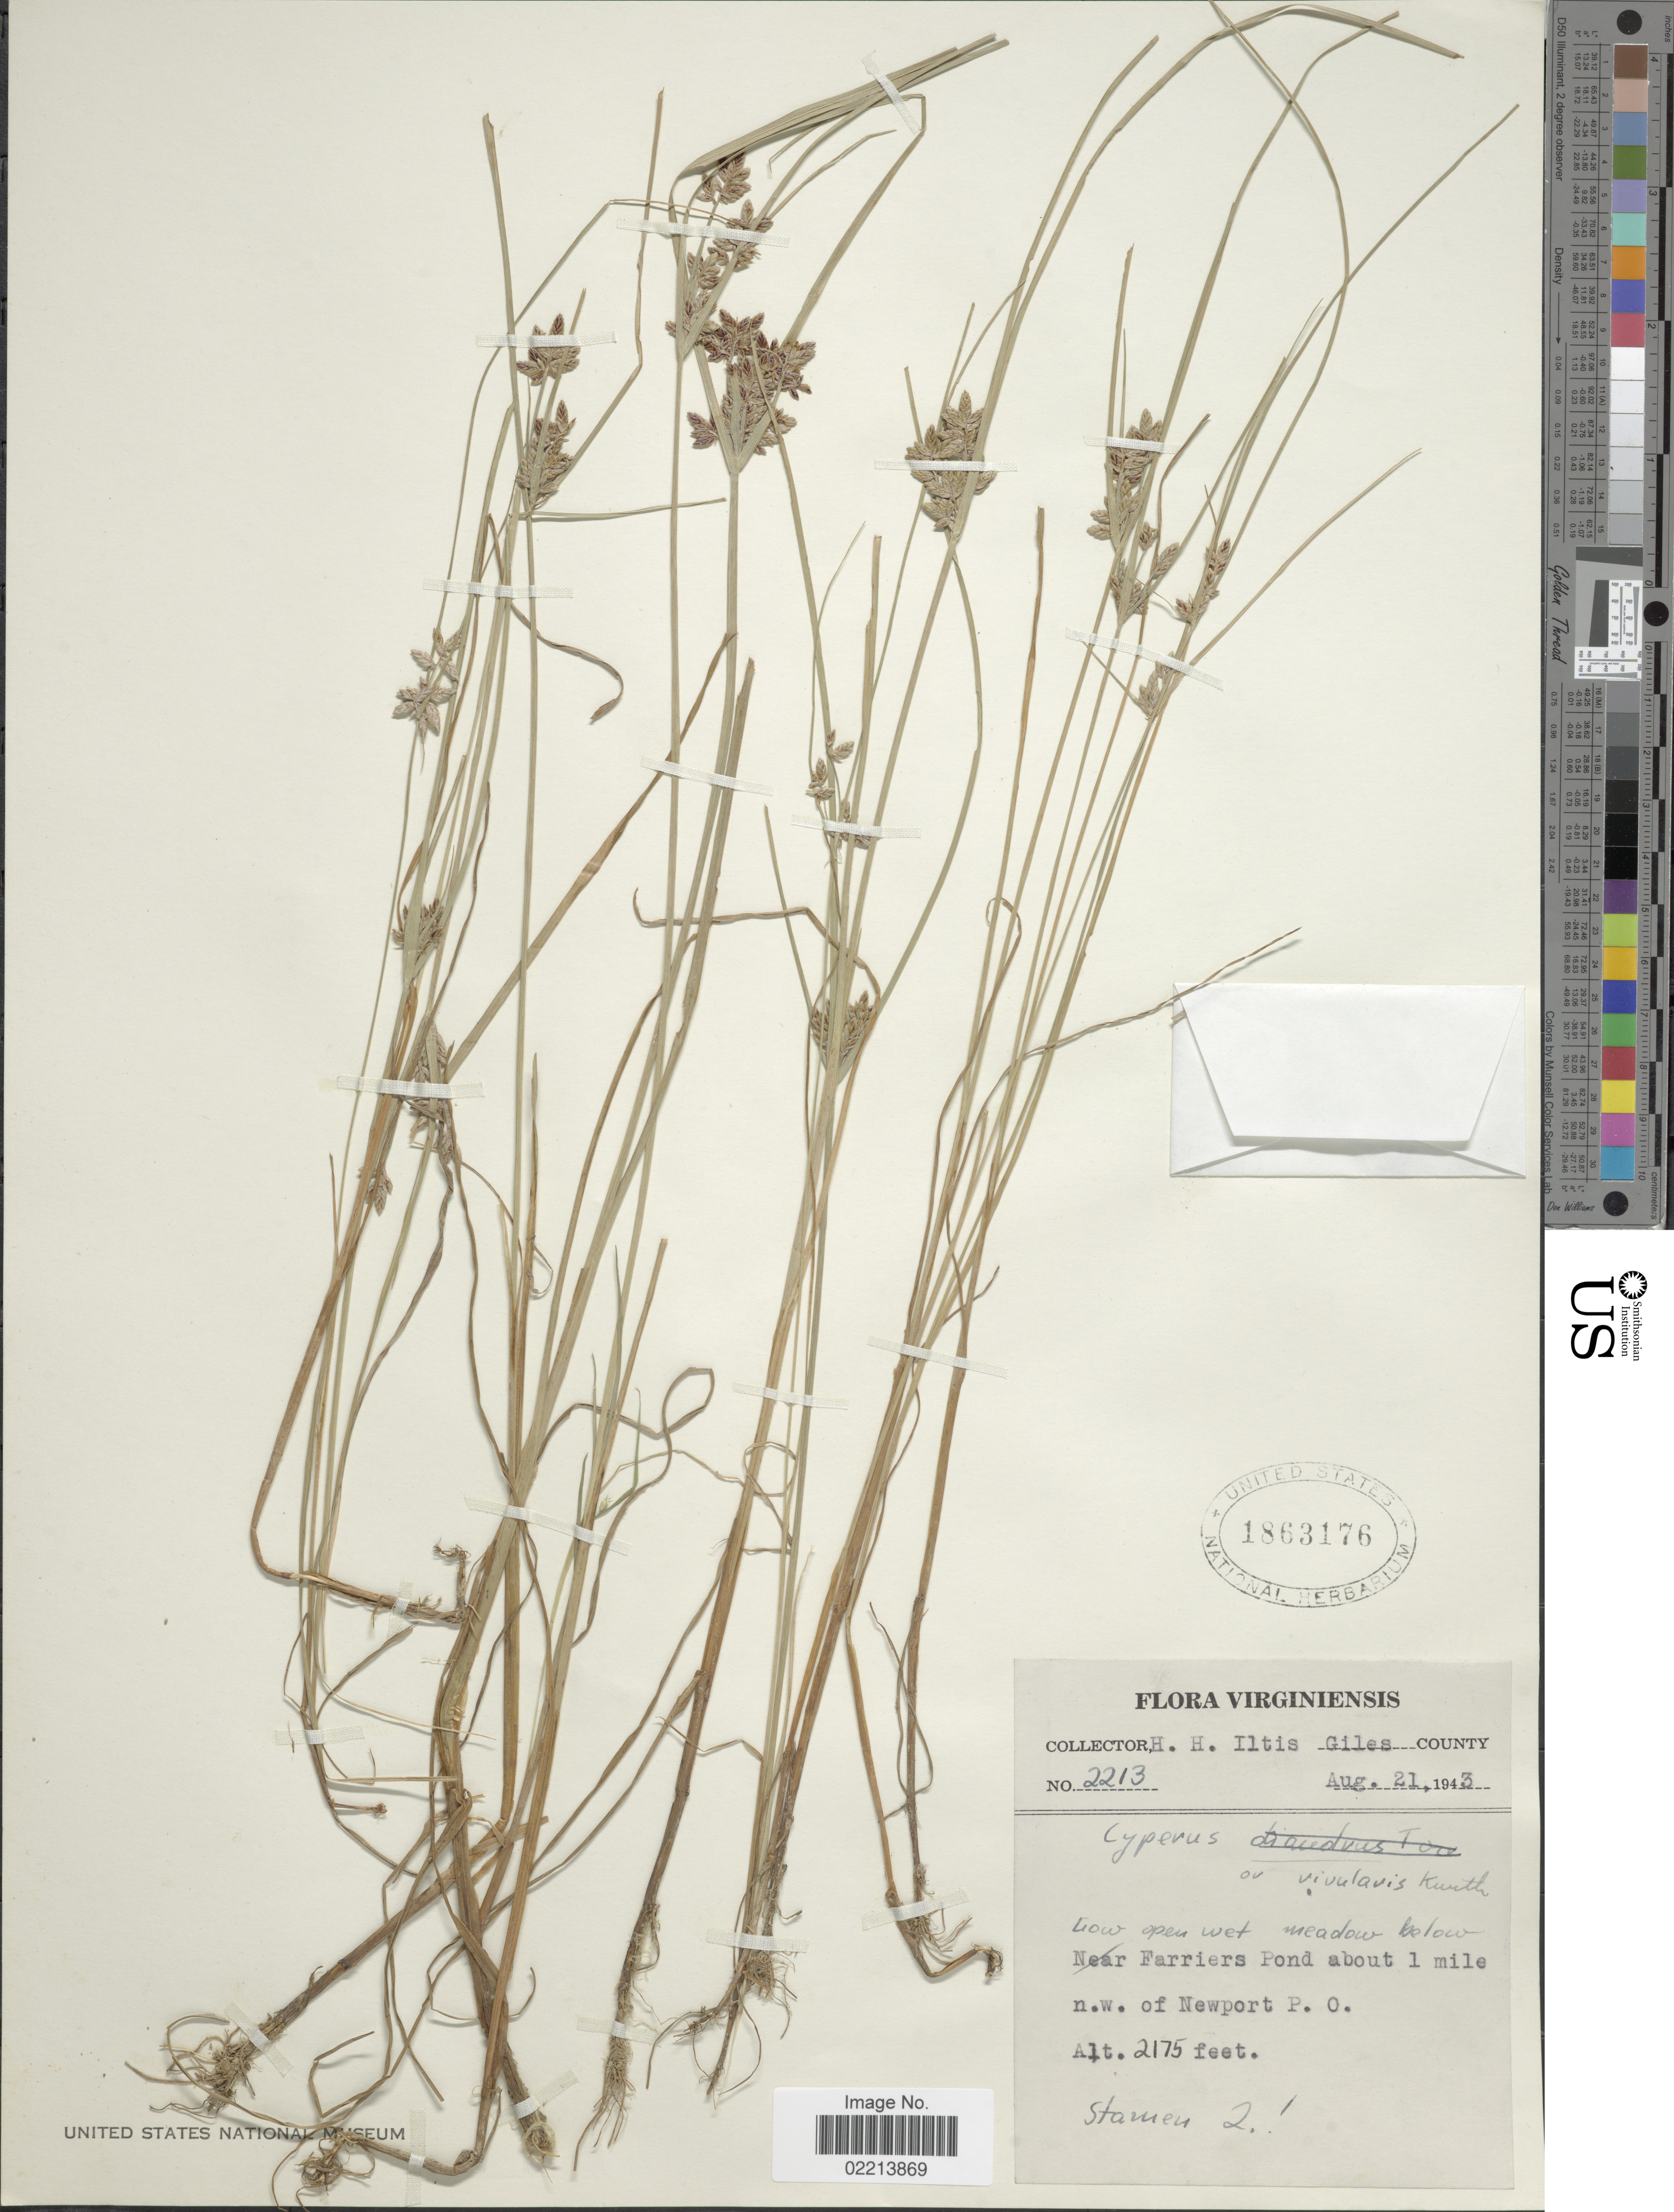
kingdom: Plantae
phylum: Tracheophyta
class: Liliopsida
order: Poales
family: Cyperaceae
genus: Cyperus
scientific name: Cyperus bipartitus Torr.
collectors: H. H. Iltis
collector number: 2213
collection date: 1943-08-21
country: United States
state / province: Virginia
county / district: Giles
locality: Virginiensis. Giles County. Low open wet meadow below Farriers Pond about 1 mile n.w. of Newport P.O.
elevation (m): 663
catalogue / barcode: US 1863176